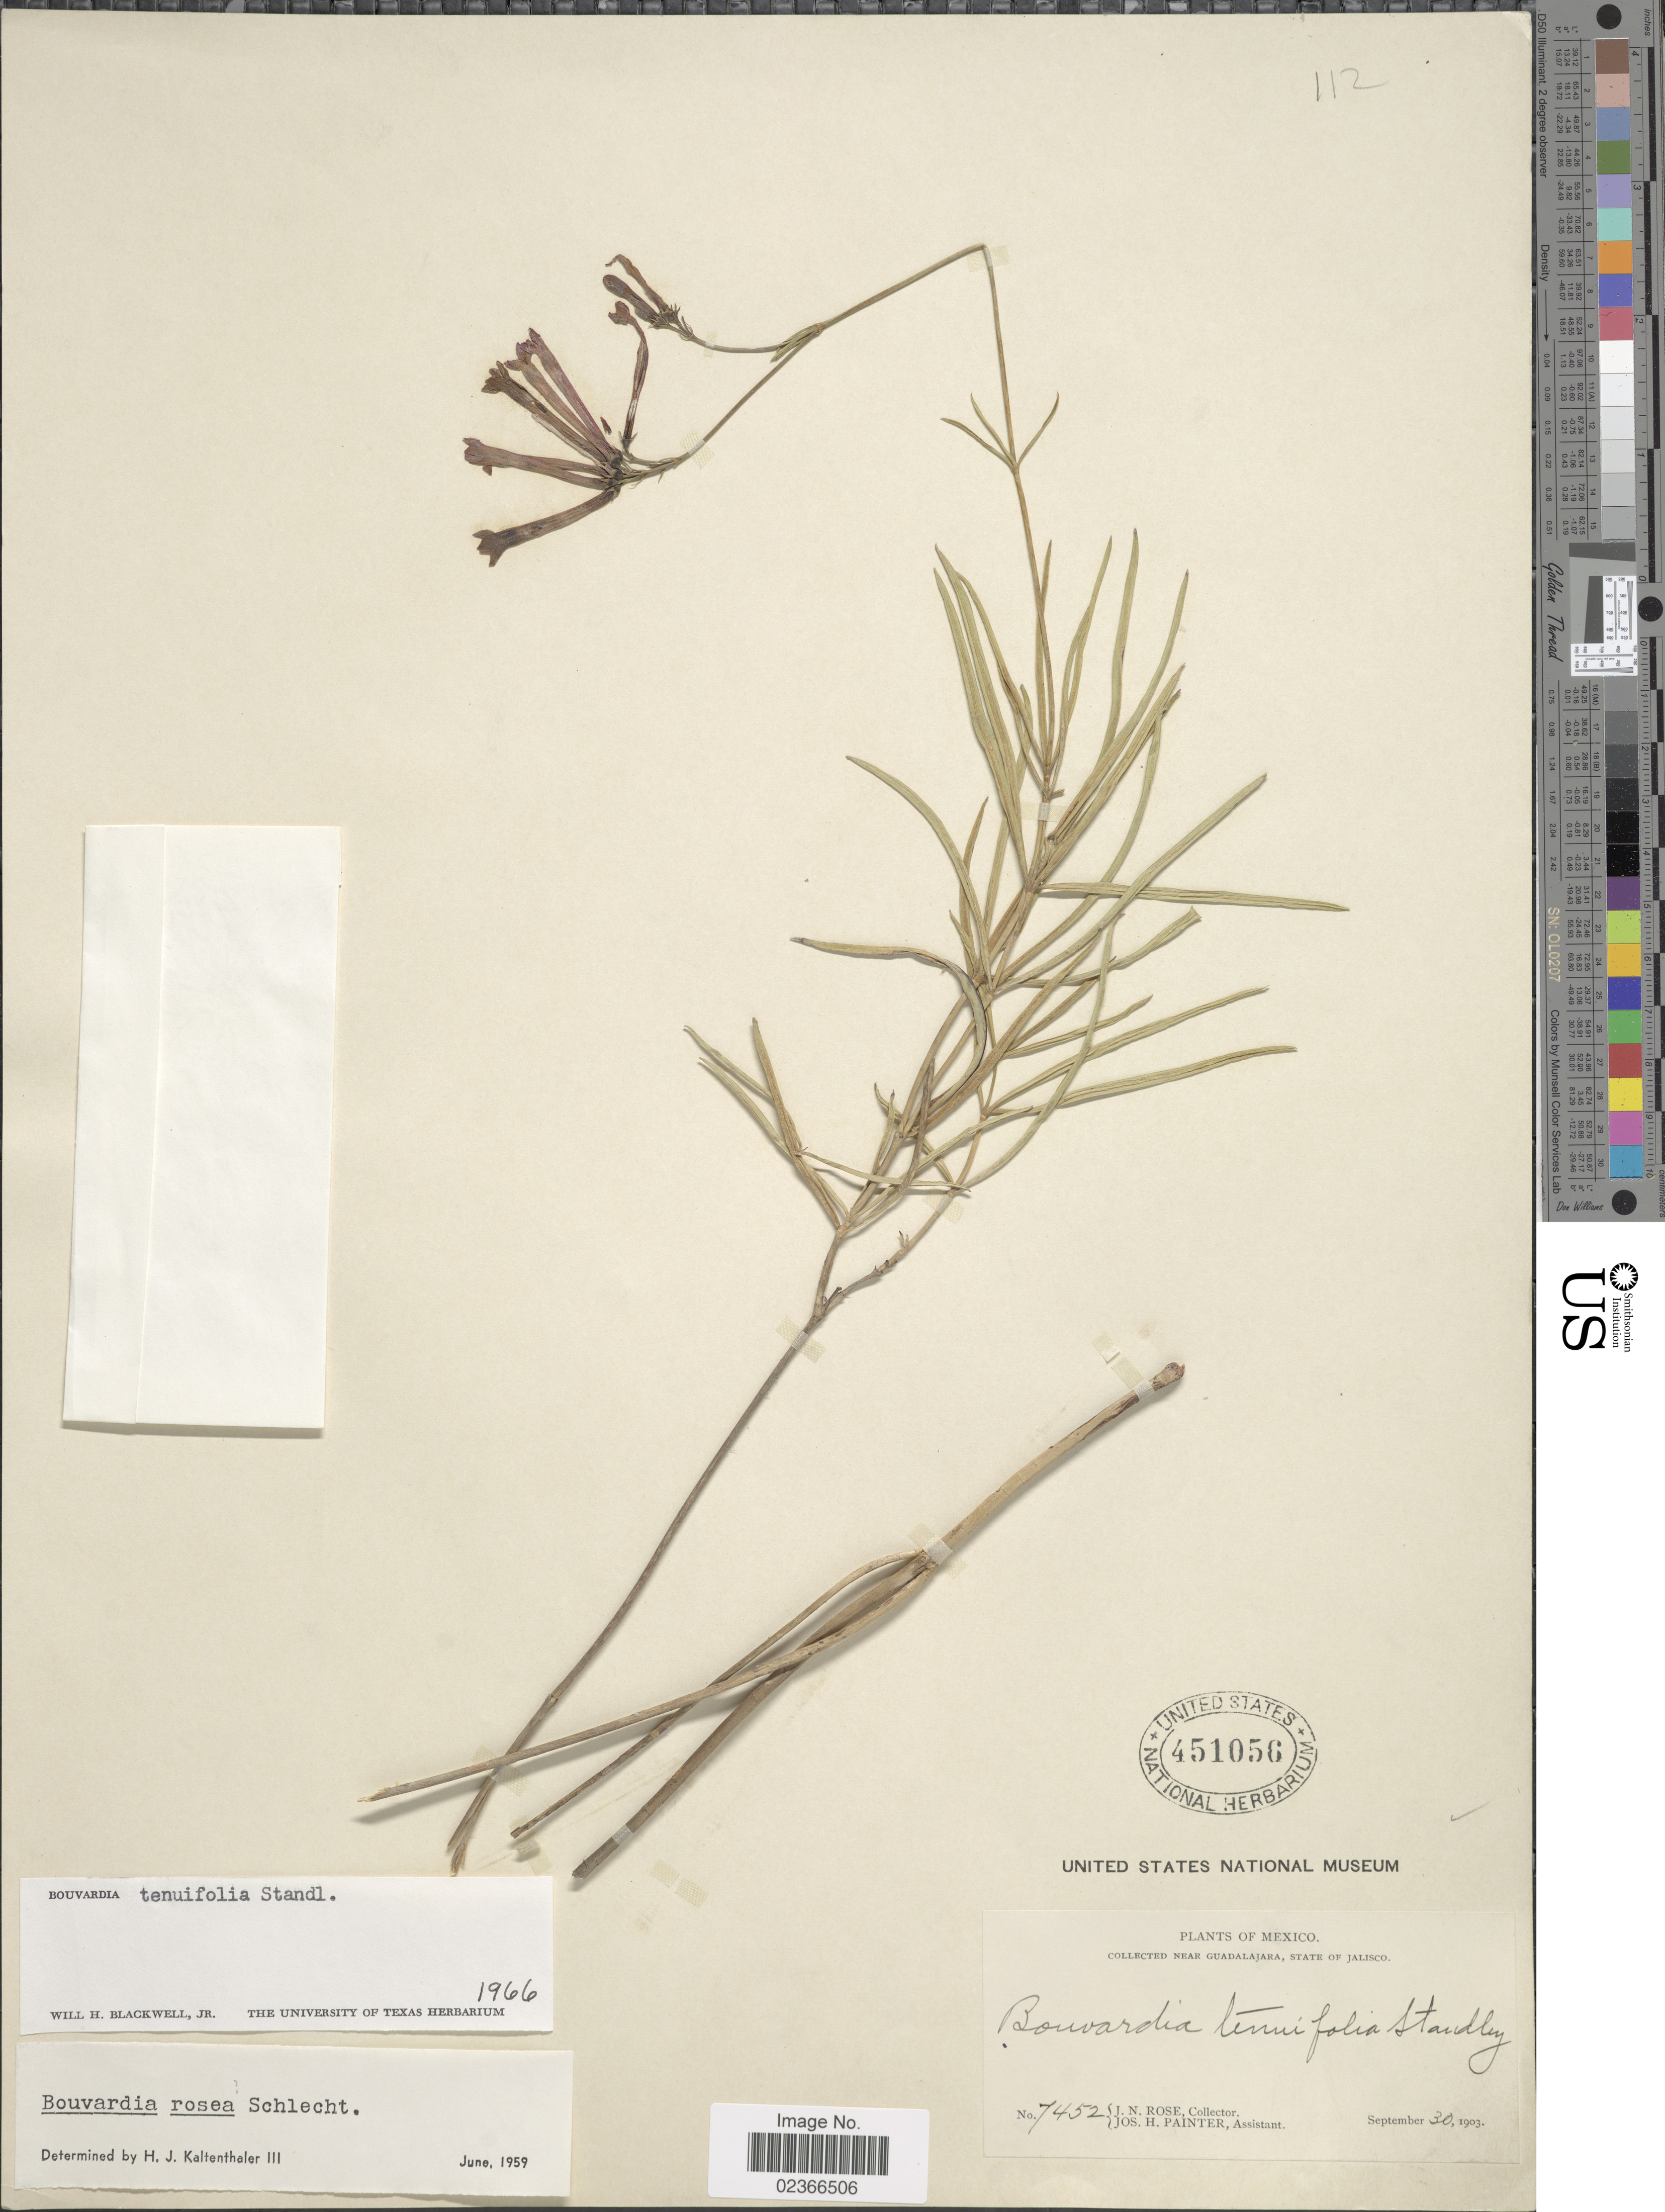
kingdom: Plantae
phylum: Tracheophyta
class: Magnoliopsida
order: Gentianales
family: Rubiaceae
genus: Bouvardia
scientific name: Bouvardia tenuifolia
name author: Standl.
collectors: J. N. Rose & J. H. Painter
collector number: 7452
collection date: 1903-09-30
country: Mexico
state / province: Jalisco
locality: Near Guadalajara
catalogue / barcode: US 451056